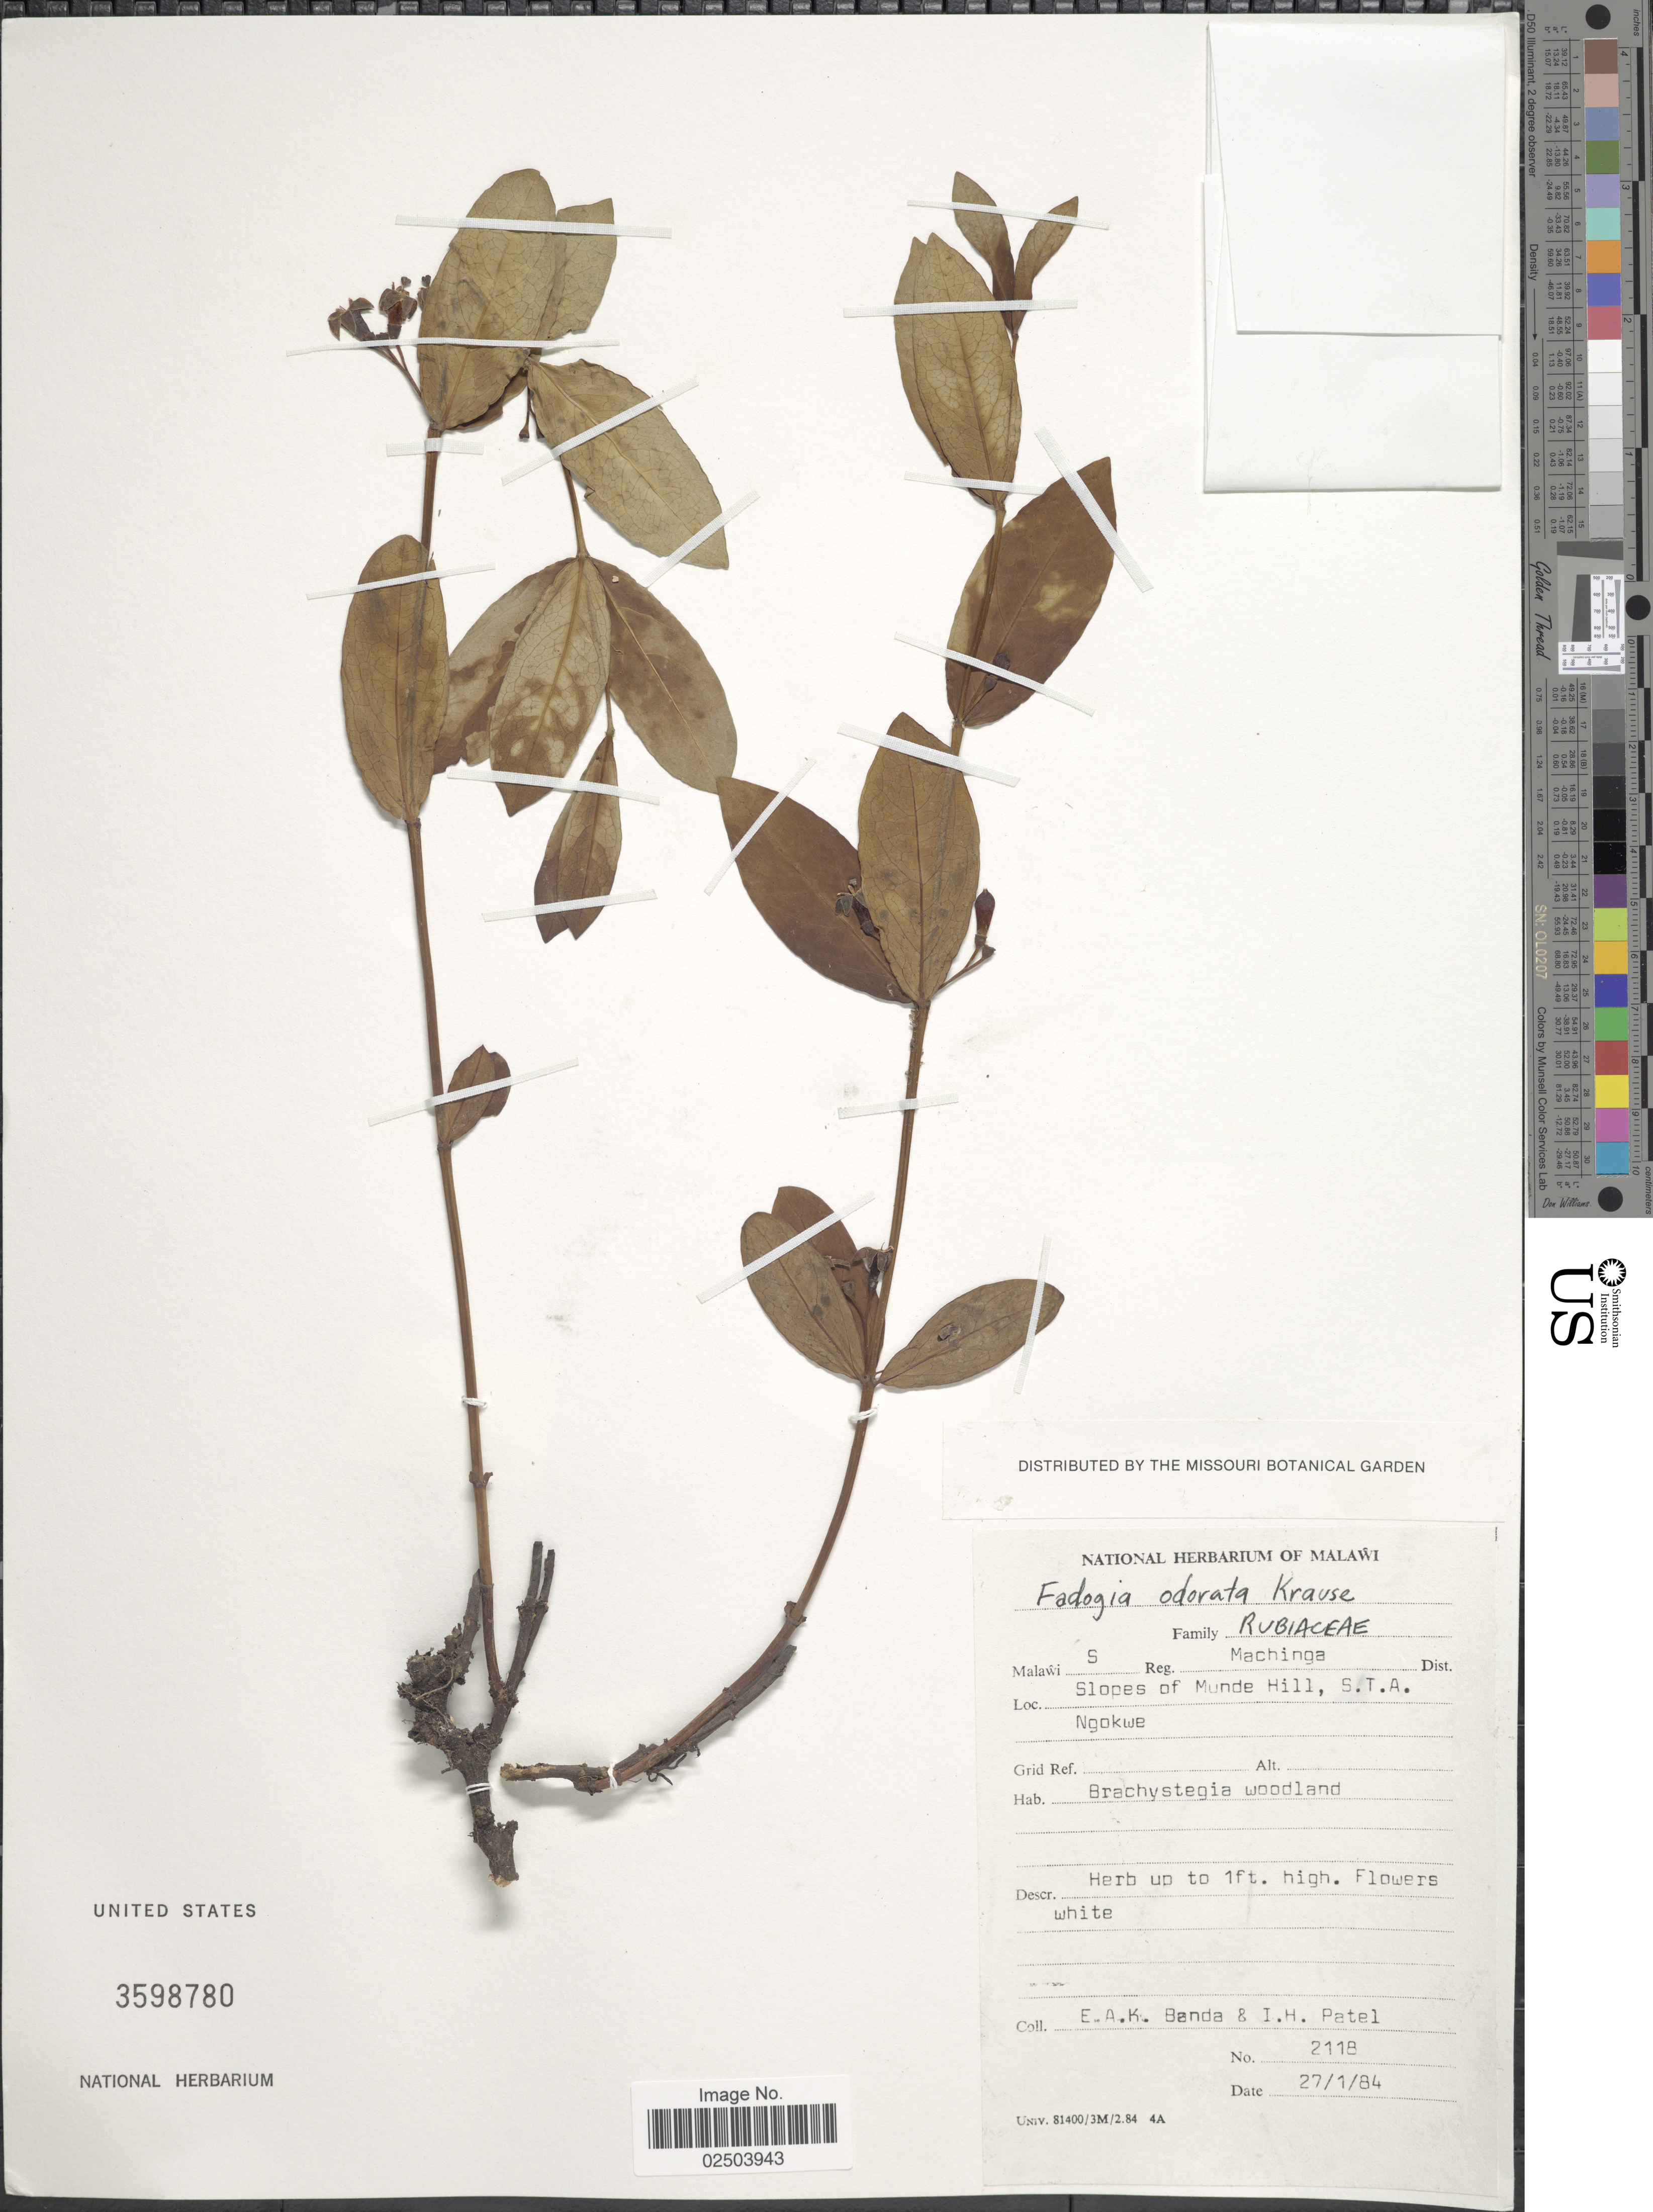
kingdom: Plantae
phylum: Tracheophyta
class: Magnoliopsida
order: Gentianales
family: Rubiaceae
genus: Fadogia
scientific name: Fadogia odorata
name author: K. Krause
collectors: E. Banda & I. Patel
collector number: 2118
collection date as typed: Transcribed d/m/y: 27/1/84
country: Malawi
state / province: Southern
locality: Malawi S Reg., Machinga Dist. Slopes of Munde Hill, S.T.A., Ngokwe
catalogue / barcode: US 3598780